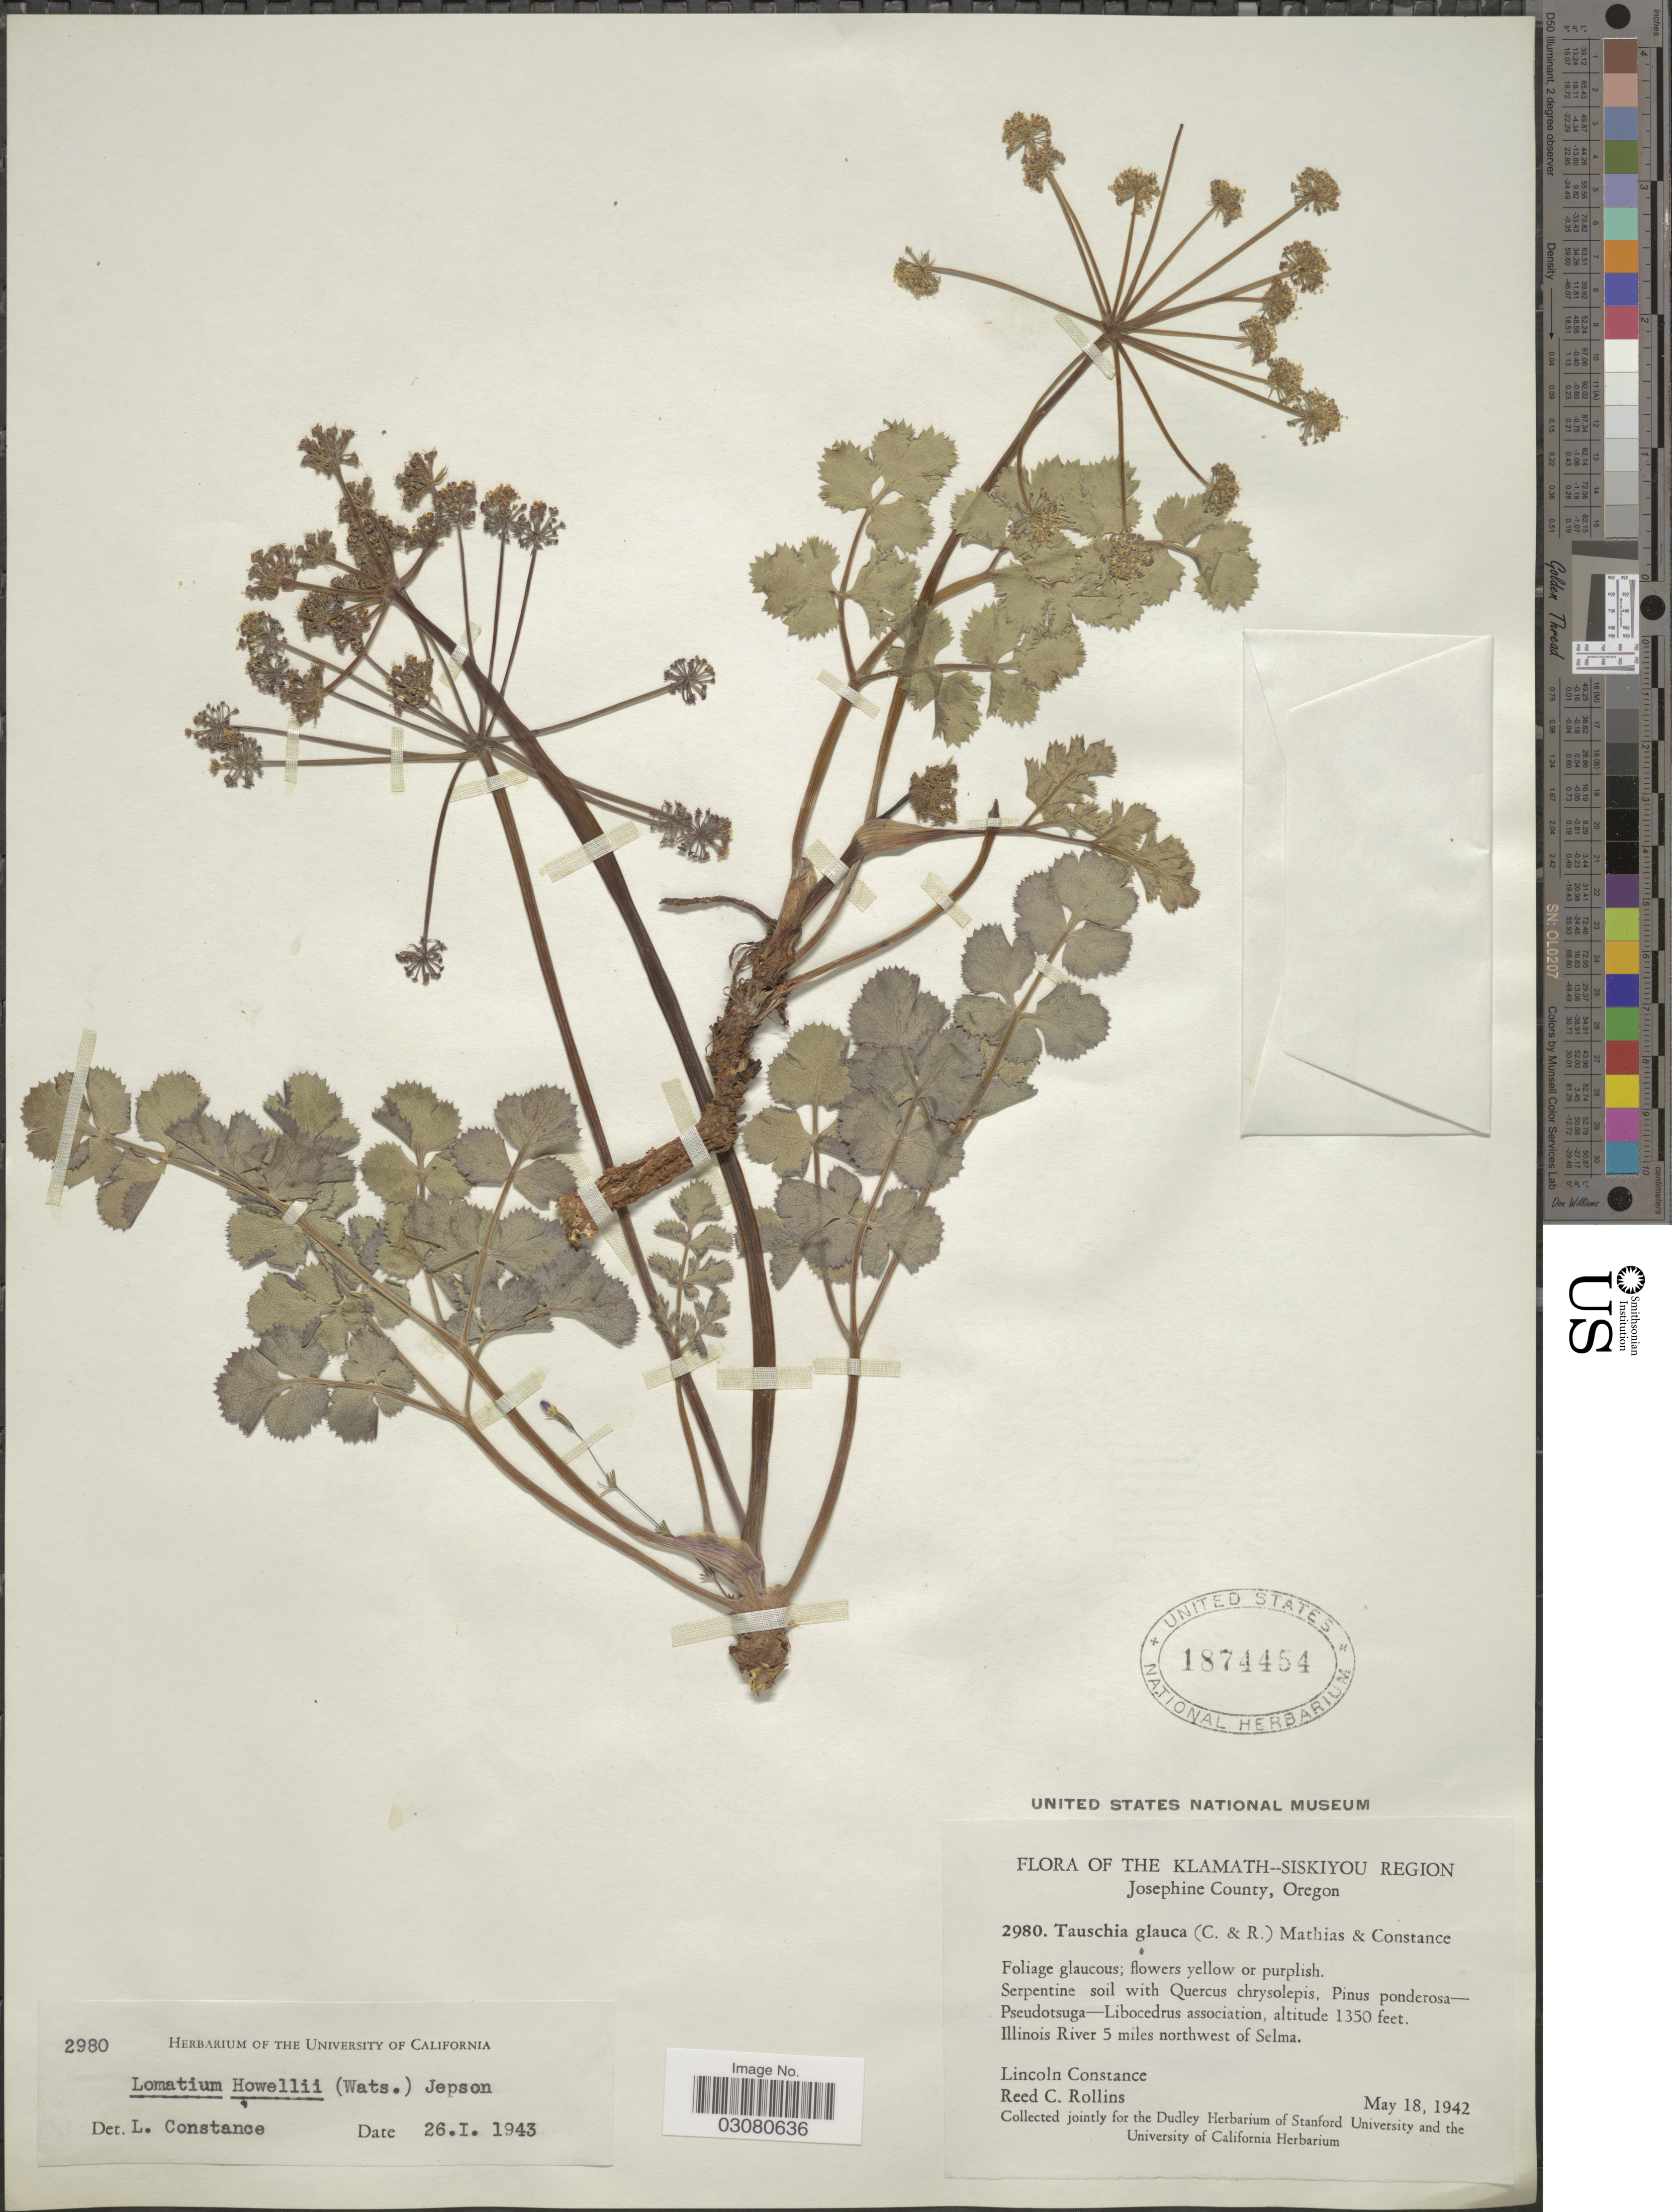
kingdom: Plantae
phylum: Tracheophyta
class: Magnoliopsida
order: Apiales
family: Apiaceae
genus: Drudeophytum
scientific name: Drudeophytum howellii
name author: (J.M. Coult. & Rose) J.M. Coult. & Rose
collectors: L. Constance & R. C. Rollins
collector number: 2980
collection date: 1942-05-18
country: United States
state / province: Oregon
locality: Klamath-Siskiyou Region. Josephine County. Illinois river 5 miles northwest of Selma.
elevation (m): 411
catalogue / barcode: US 1874454